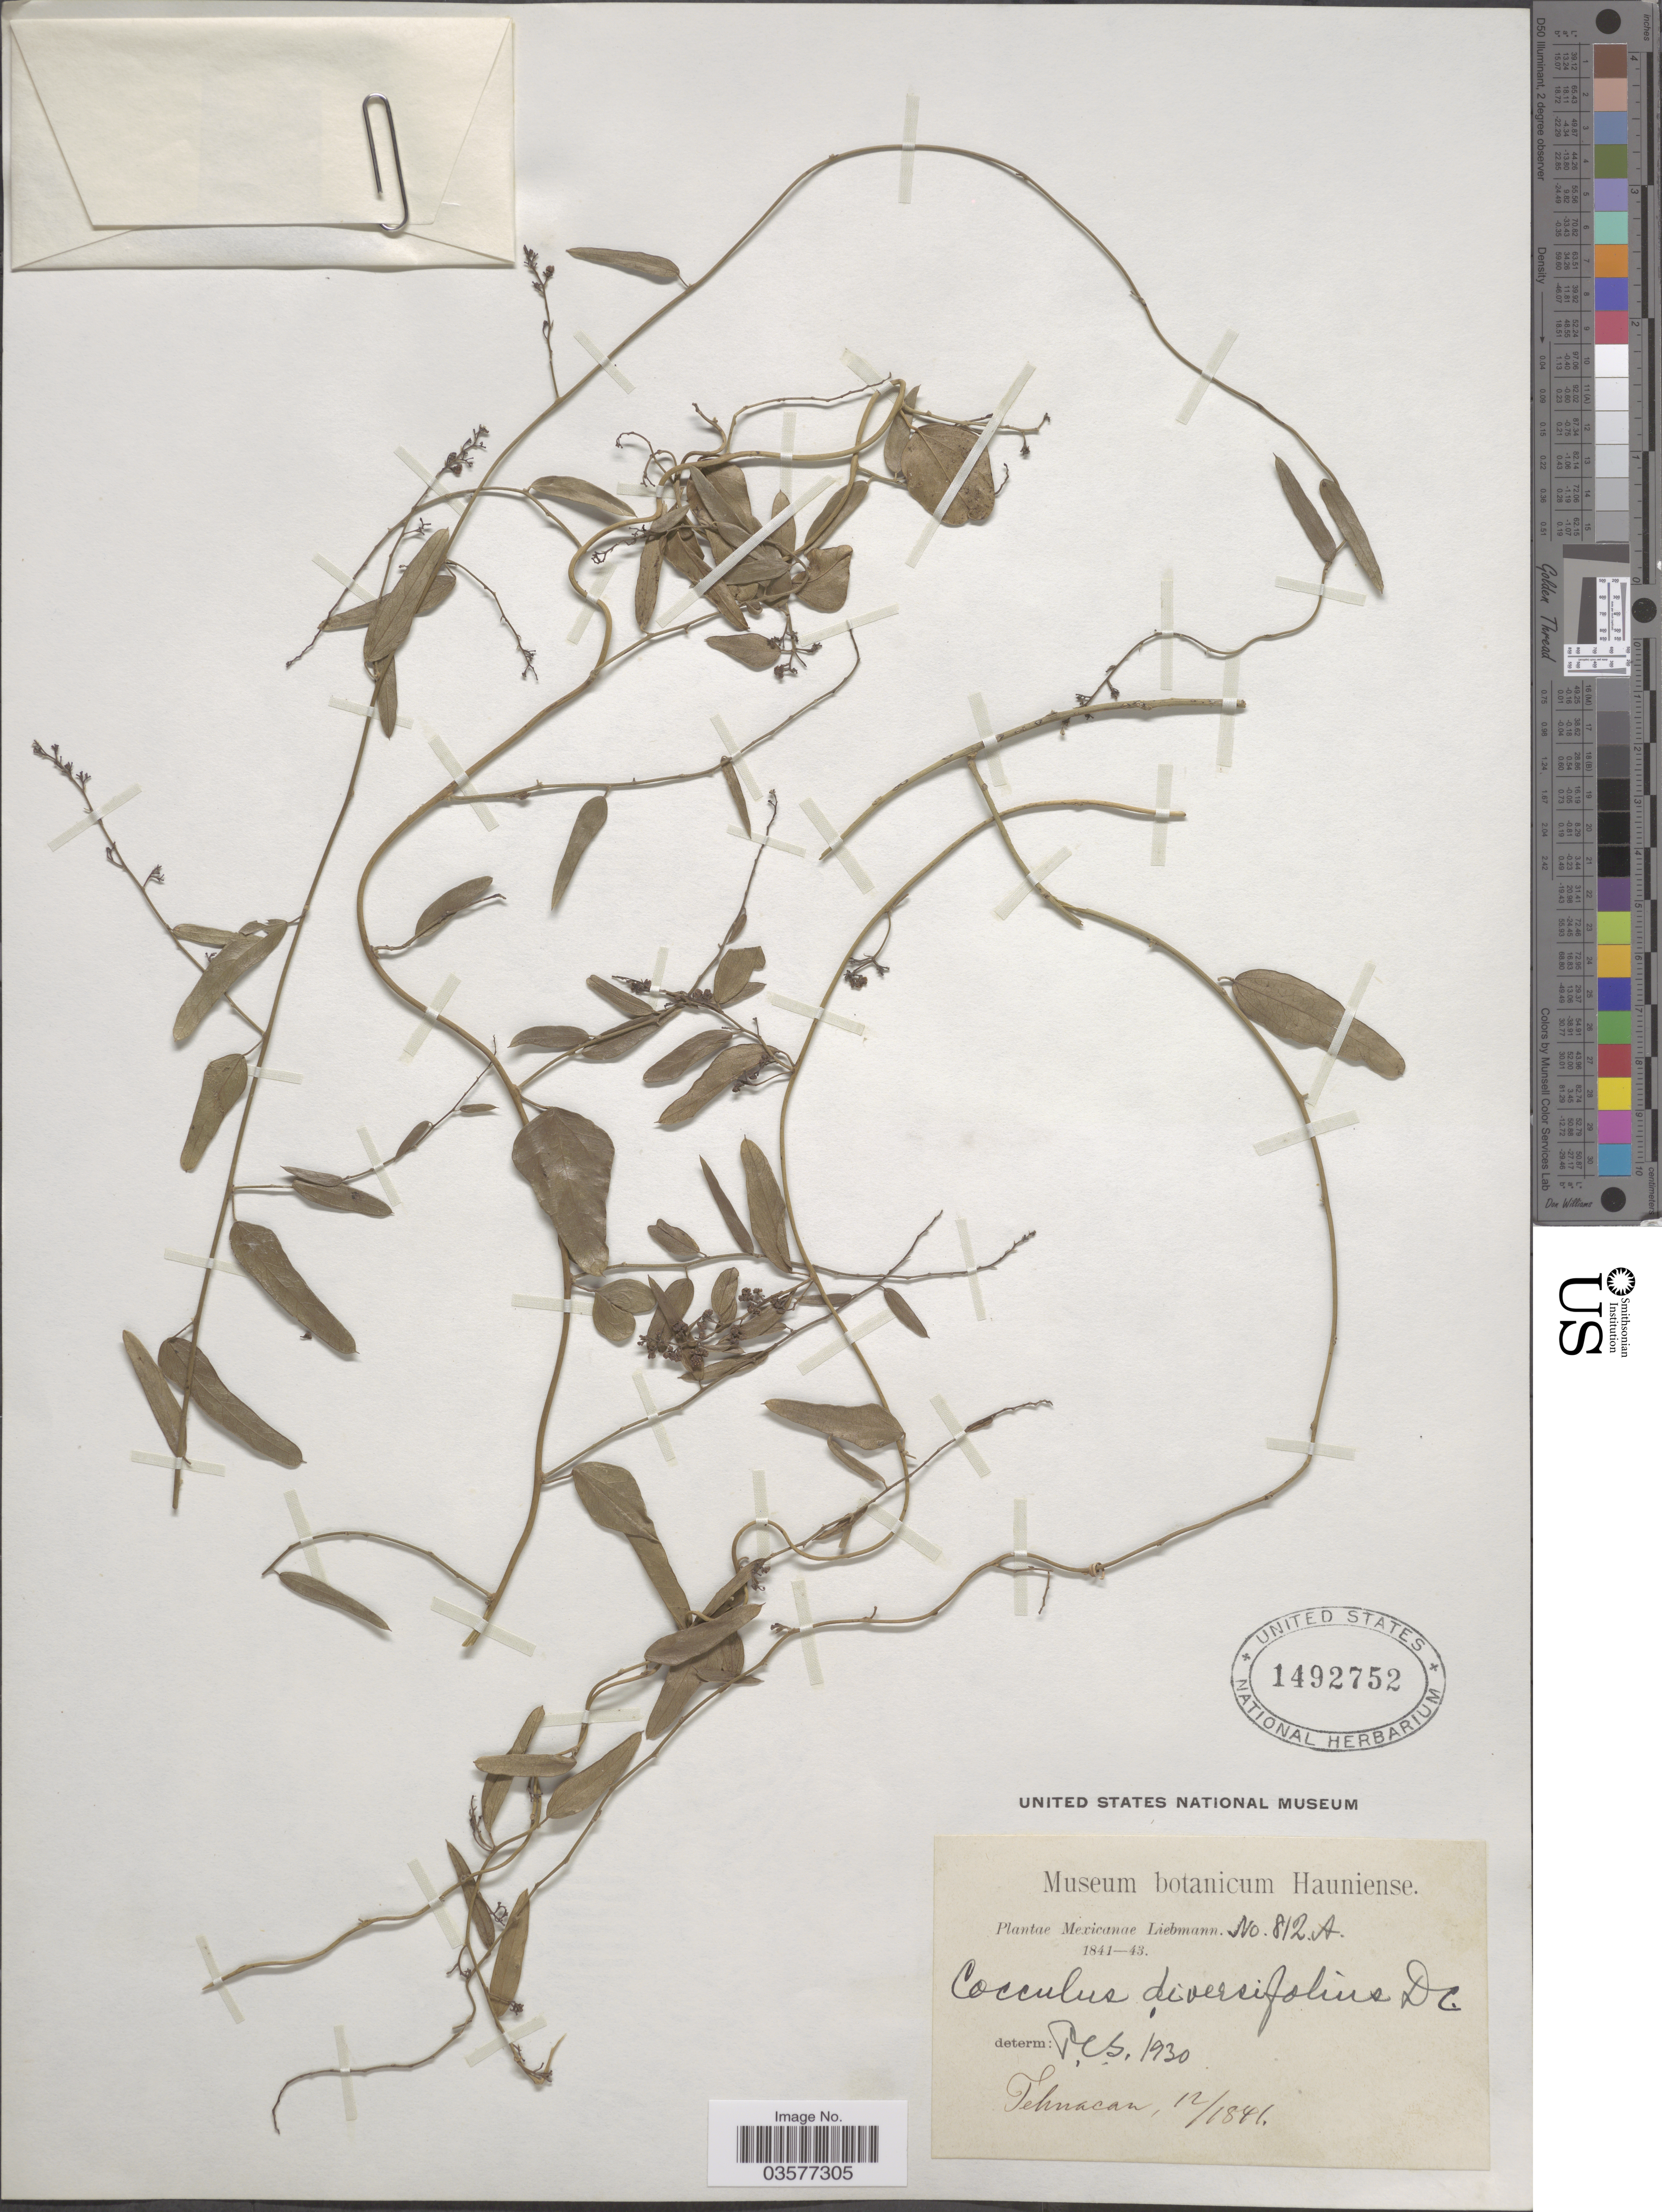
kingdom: Plantae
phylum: Tracheophyta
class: Magnoliopsida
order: Ranunculales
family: Menispermaceae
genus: Cocculus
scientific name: Cocculus diversifolius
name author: DC.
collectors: Liebmann, --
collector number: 812A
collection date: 1841-12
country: Mexico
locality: Tehuacan.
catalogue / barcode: US 1492752